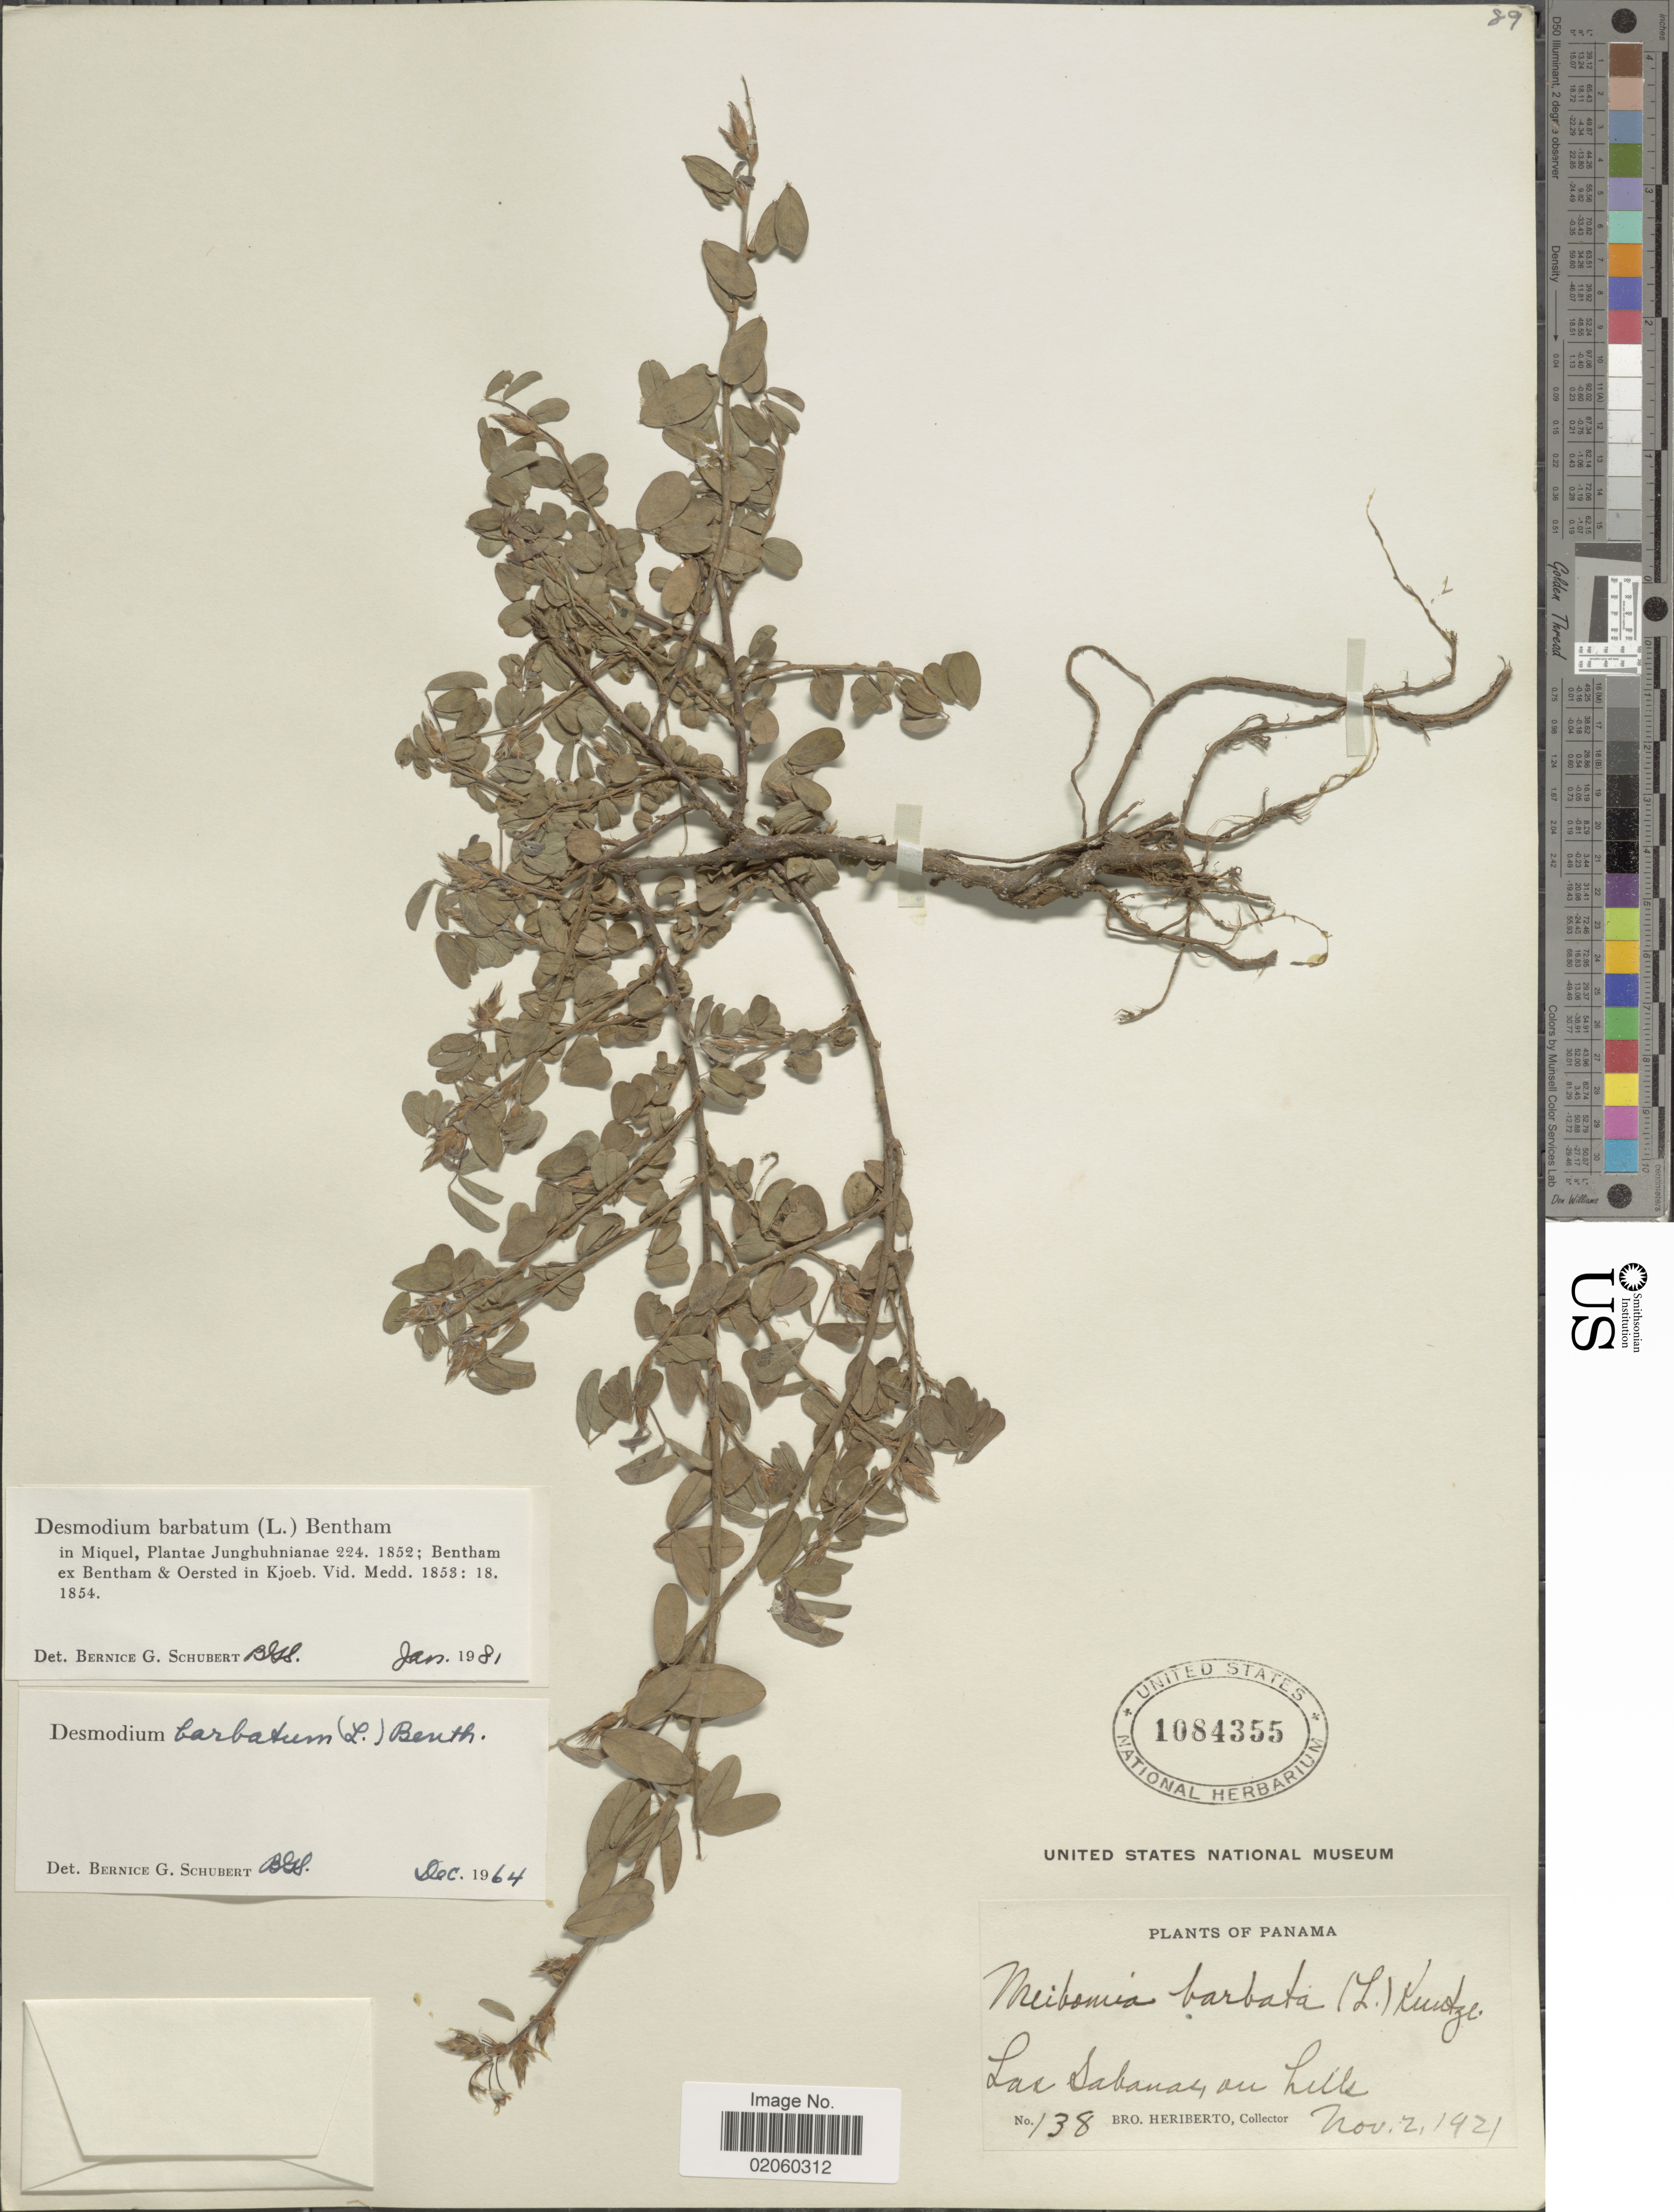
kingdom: Plantae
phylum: Tracheophyta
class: Magnoliopsida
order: Fabales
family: Fabaceae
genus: Grona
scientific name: Grona barbata var. barbata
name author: (L.) H. Ohashi & K. Ohashi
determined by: Strong, Mark T., (BOT), Smithsonian Institution - National Museum of Natural History (UNITED STATES)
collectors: B. Heriberto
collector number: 138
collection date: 1921-11-02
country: Panama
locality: Las Sabanas on hills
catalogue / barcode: US 1084355